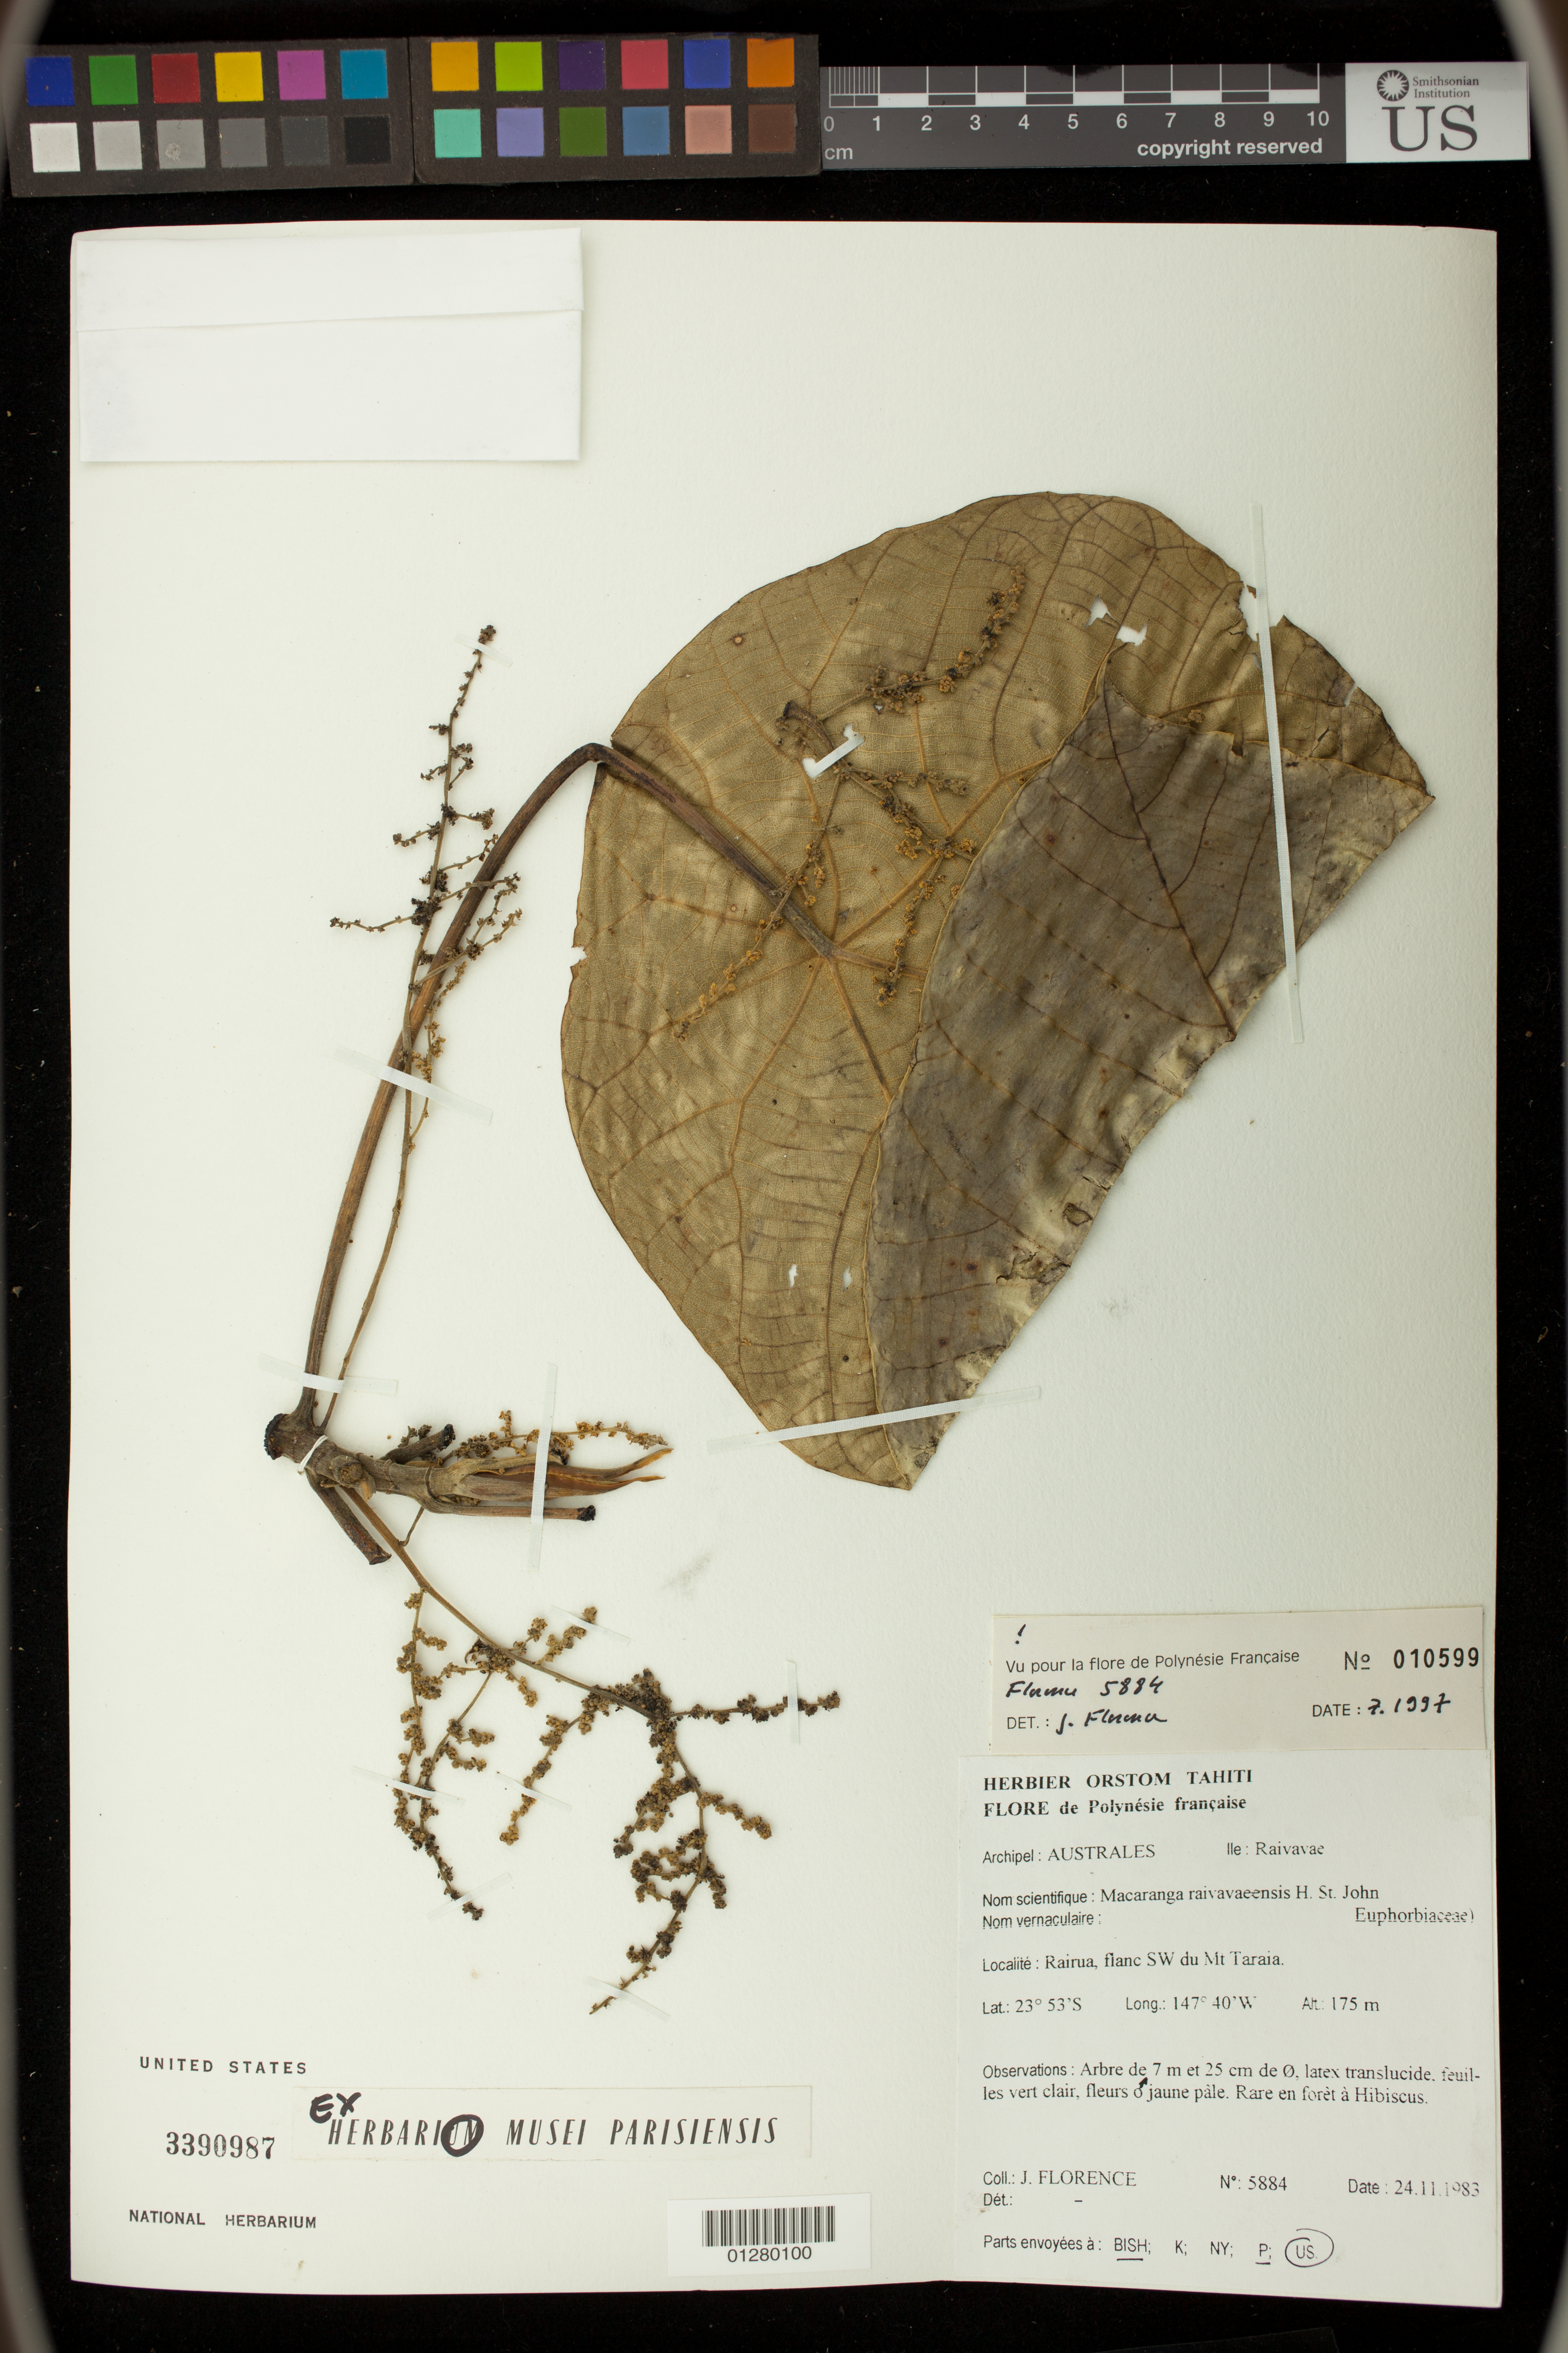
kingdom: Plantae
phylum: Tracheophyta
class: Magnoliopsida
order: Malpighiales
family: Euphorbiaceae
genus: Macaranga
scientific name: Macaranga raivaveensis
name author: H. St. John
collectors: J. Florence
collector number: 5884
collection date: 1983-11-24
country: French Polynesia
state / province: Iles Australes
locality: Rairua, flanc SW du Mt. Taraia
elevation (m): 175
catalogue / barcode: US 3390987